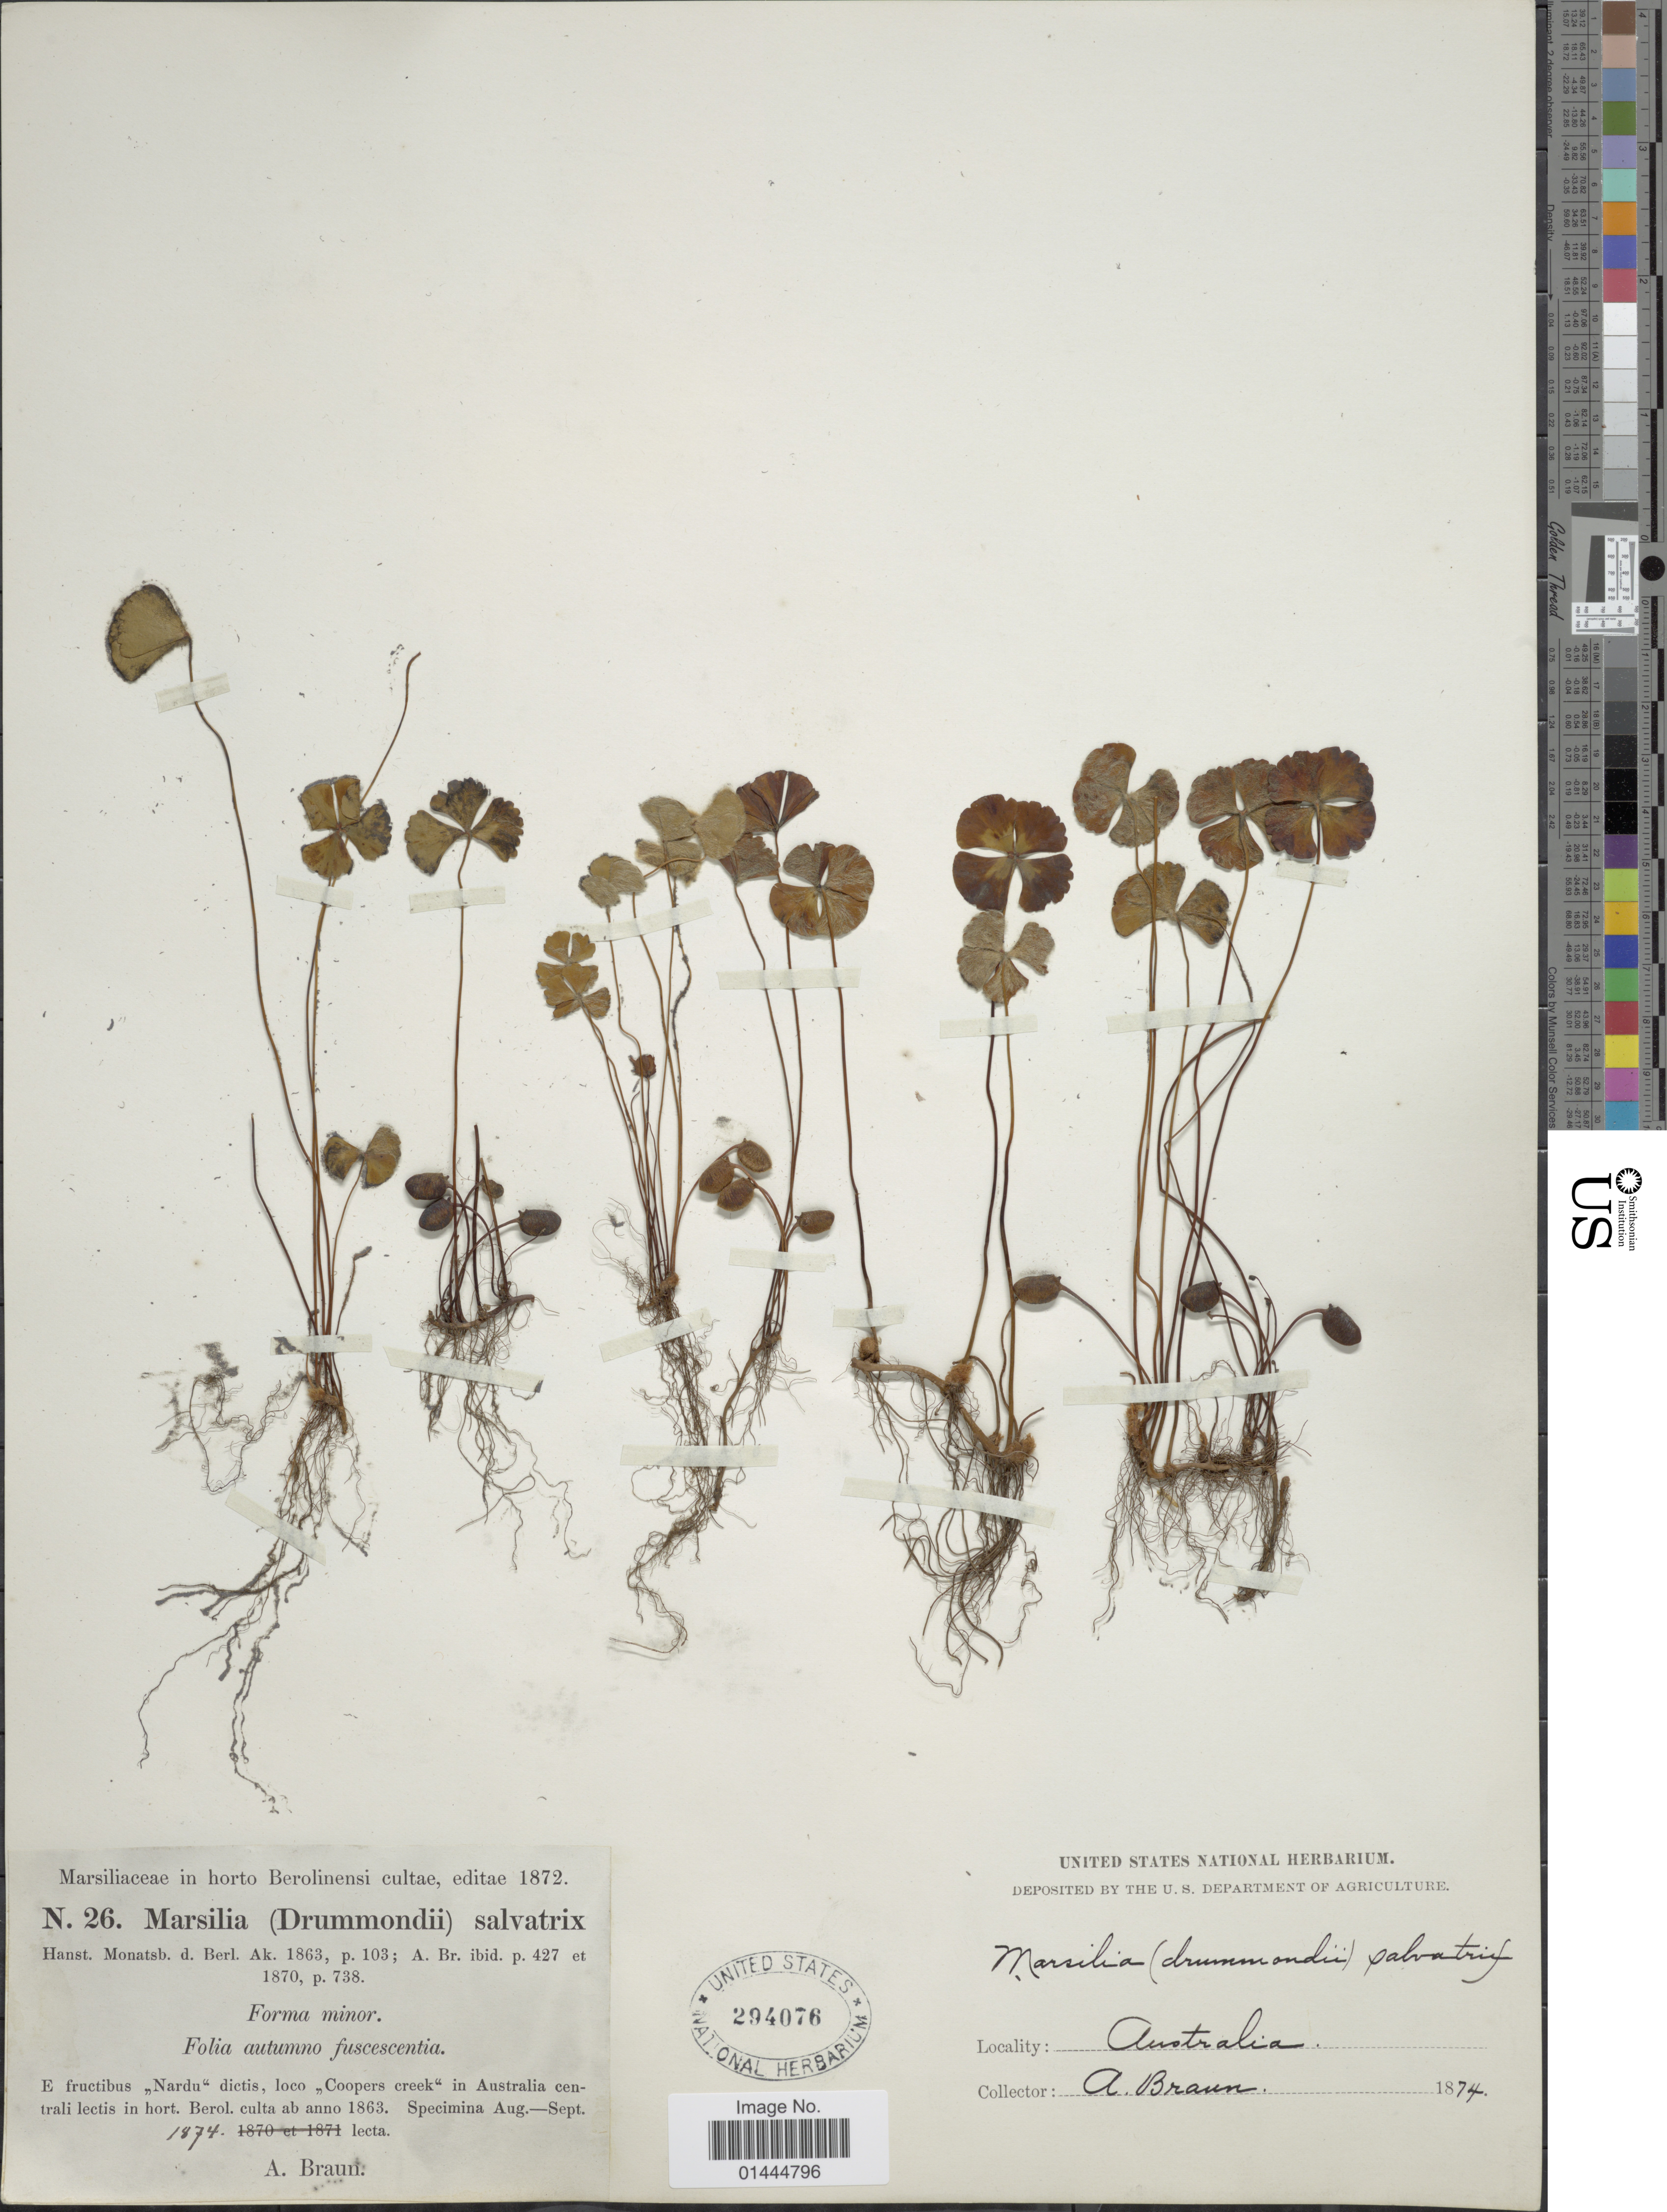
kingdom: Plantae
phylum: Tracheophyta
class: Polypodiopsida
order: Salviniales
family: Marsileaceae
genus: Marsilea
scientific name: Marsilea drummondii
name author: A. Braun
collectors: A. Braun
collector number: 26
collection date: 1874-08/1874-09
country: Australia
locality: E fructibus "Nardoo"dictis, loco "Cooper's Creek"in Australiae centrali lectis culta in horto Berolinensi.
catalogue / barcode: US 294076